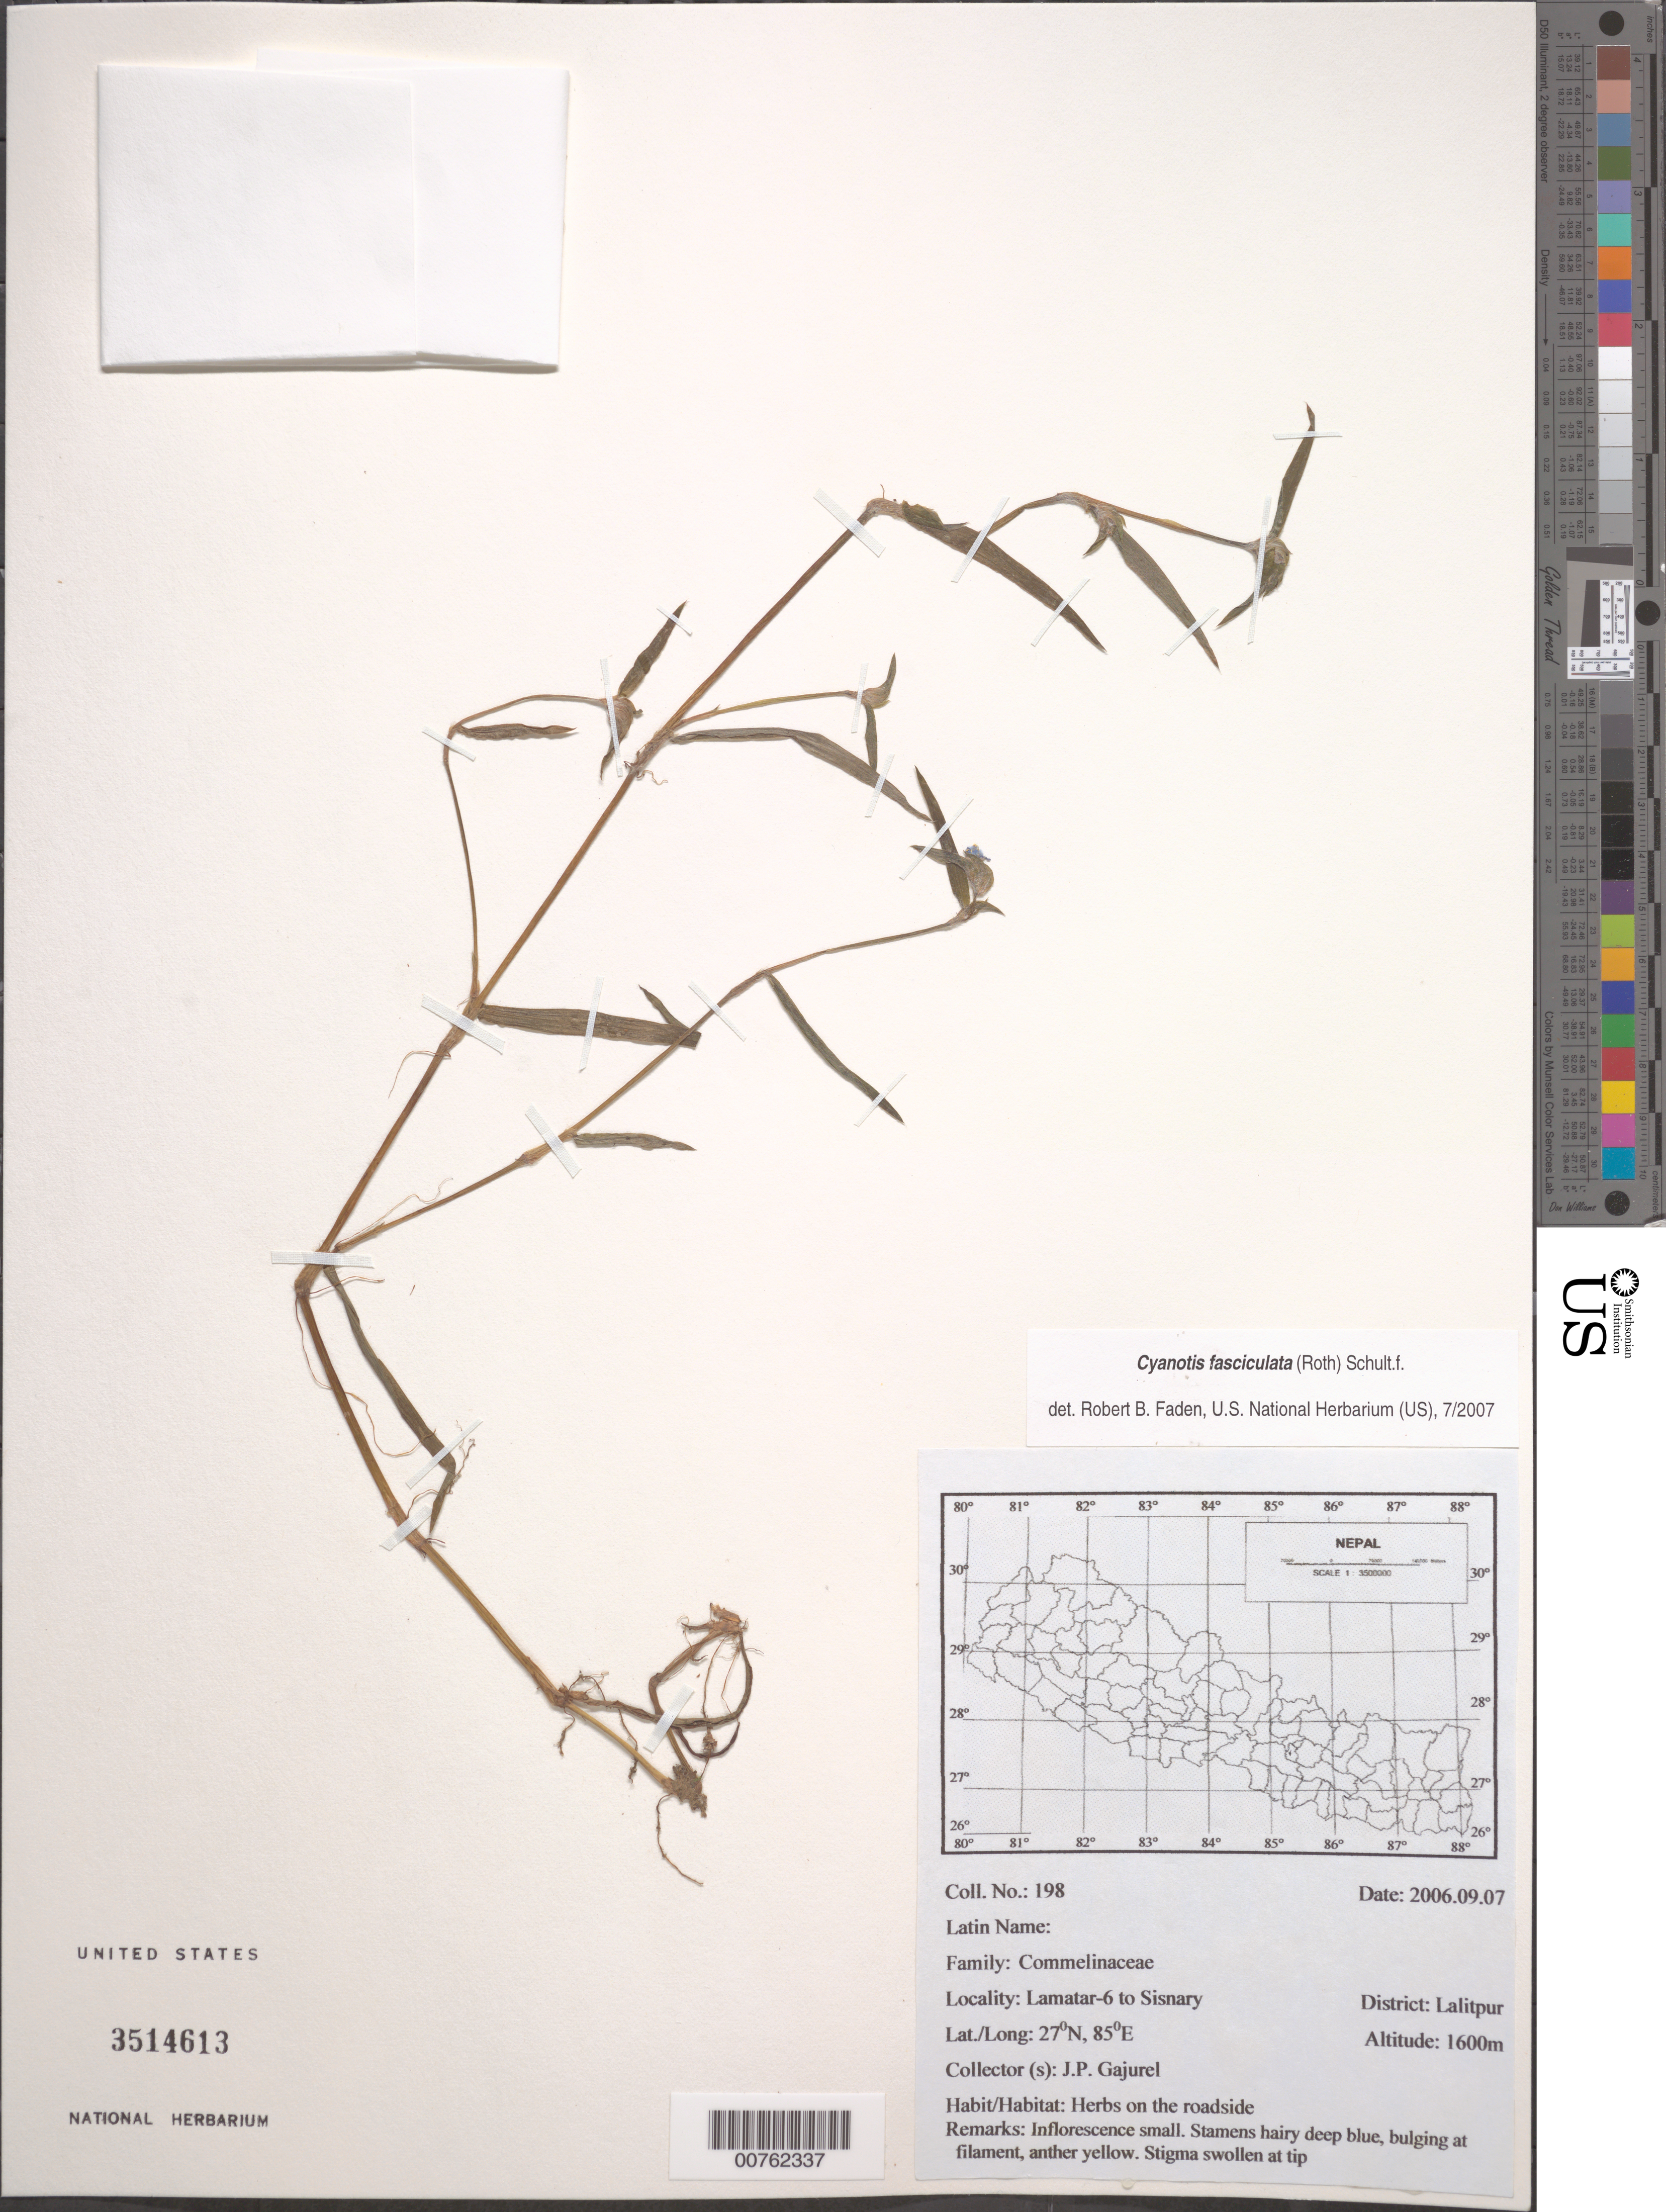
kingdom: Plantae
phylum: Tracheophyta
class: Liliopsida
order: Commelinales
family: Commelinaceae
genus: Cyanotis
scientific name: Cyanotis fasciculata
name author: (Heyne ex Roth) Schult. f.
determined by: Faden, Robert B., (US), Smithsonian Institution - National Museum of Natural History (UNITED STATES)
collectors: J. Gajurel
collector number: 198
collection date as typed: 07 Sep 2006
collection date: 2006-09-07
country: Nepal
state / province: Bagmati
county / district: Lalitpur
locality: Lamatar-6 to Sisnary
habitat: Herbs on the roadside.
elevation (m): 1600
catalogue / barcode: US 3514613